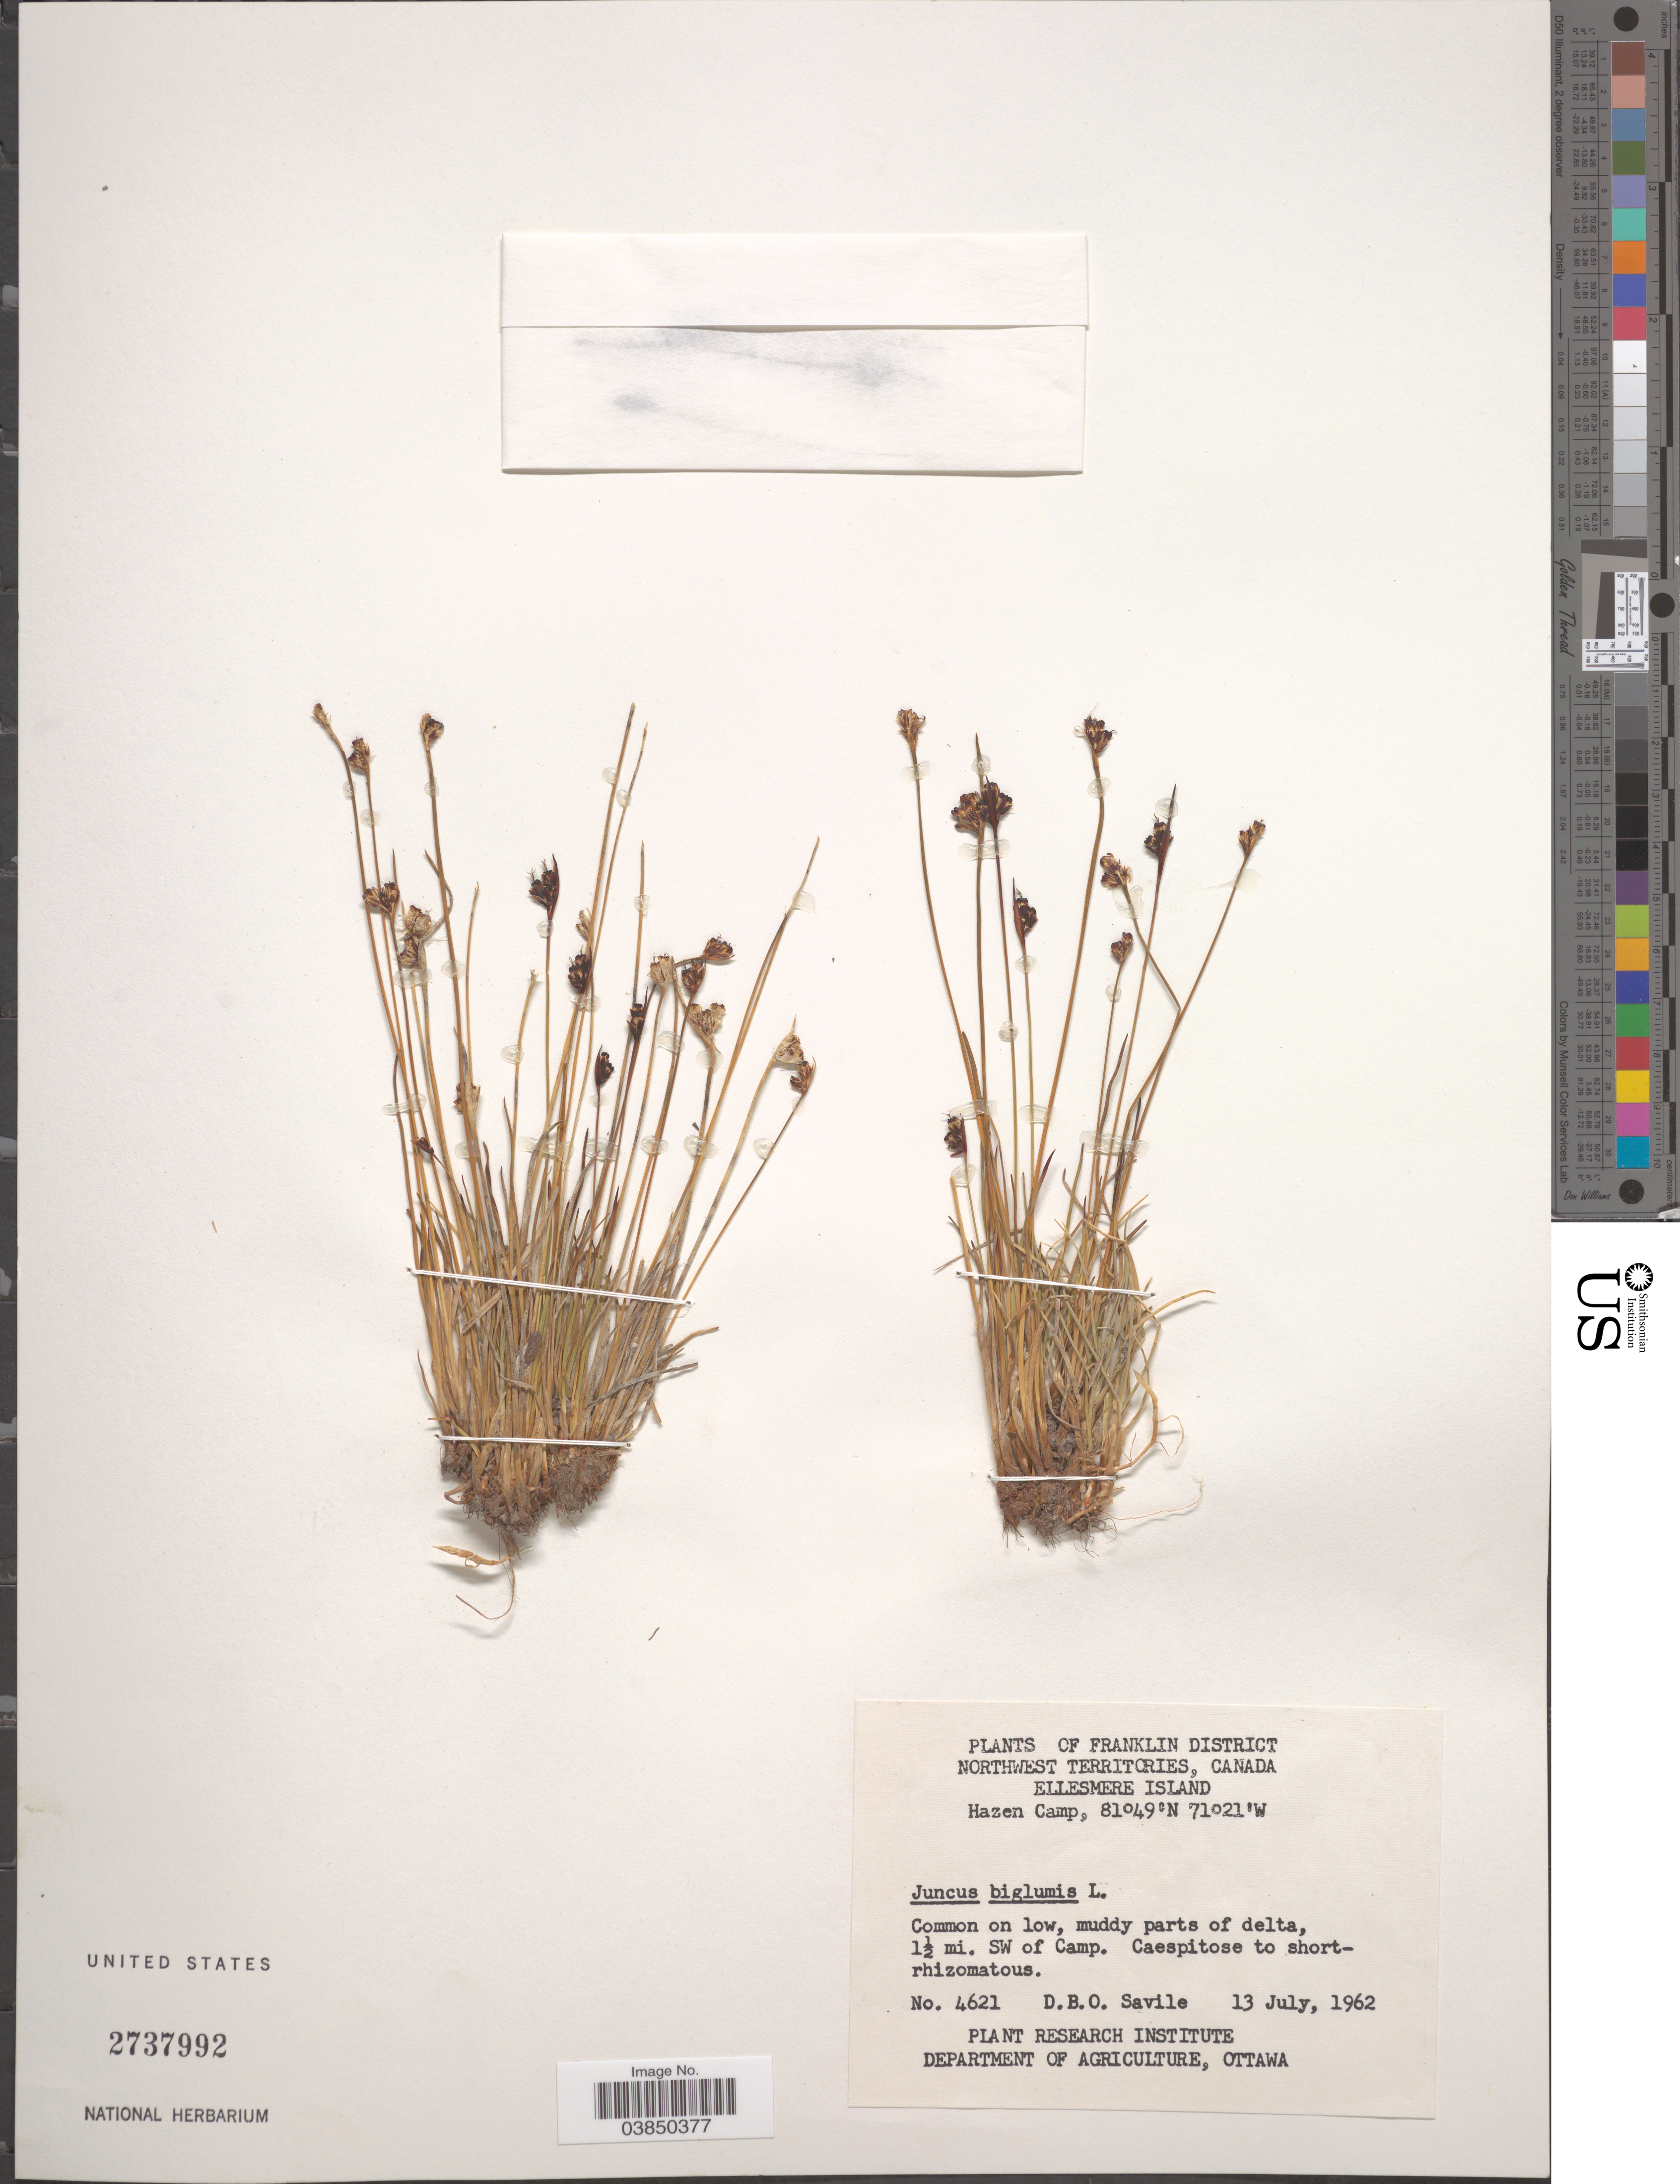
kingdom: Plantae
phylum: Tracheophyta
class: Liliopsida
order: Poales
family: Juncaceae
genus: Juncus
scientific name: Juncus biglumis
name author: L.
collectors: D. Savile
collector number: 4621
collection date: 1962-07-13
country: Canada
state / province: Northwest Territories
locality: Franklin District. Ellesmere Island. Hazen Camp. 1½ mi. SW of Camp.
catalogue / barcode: US 2737992